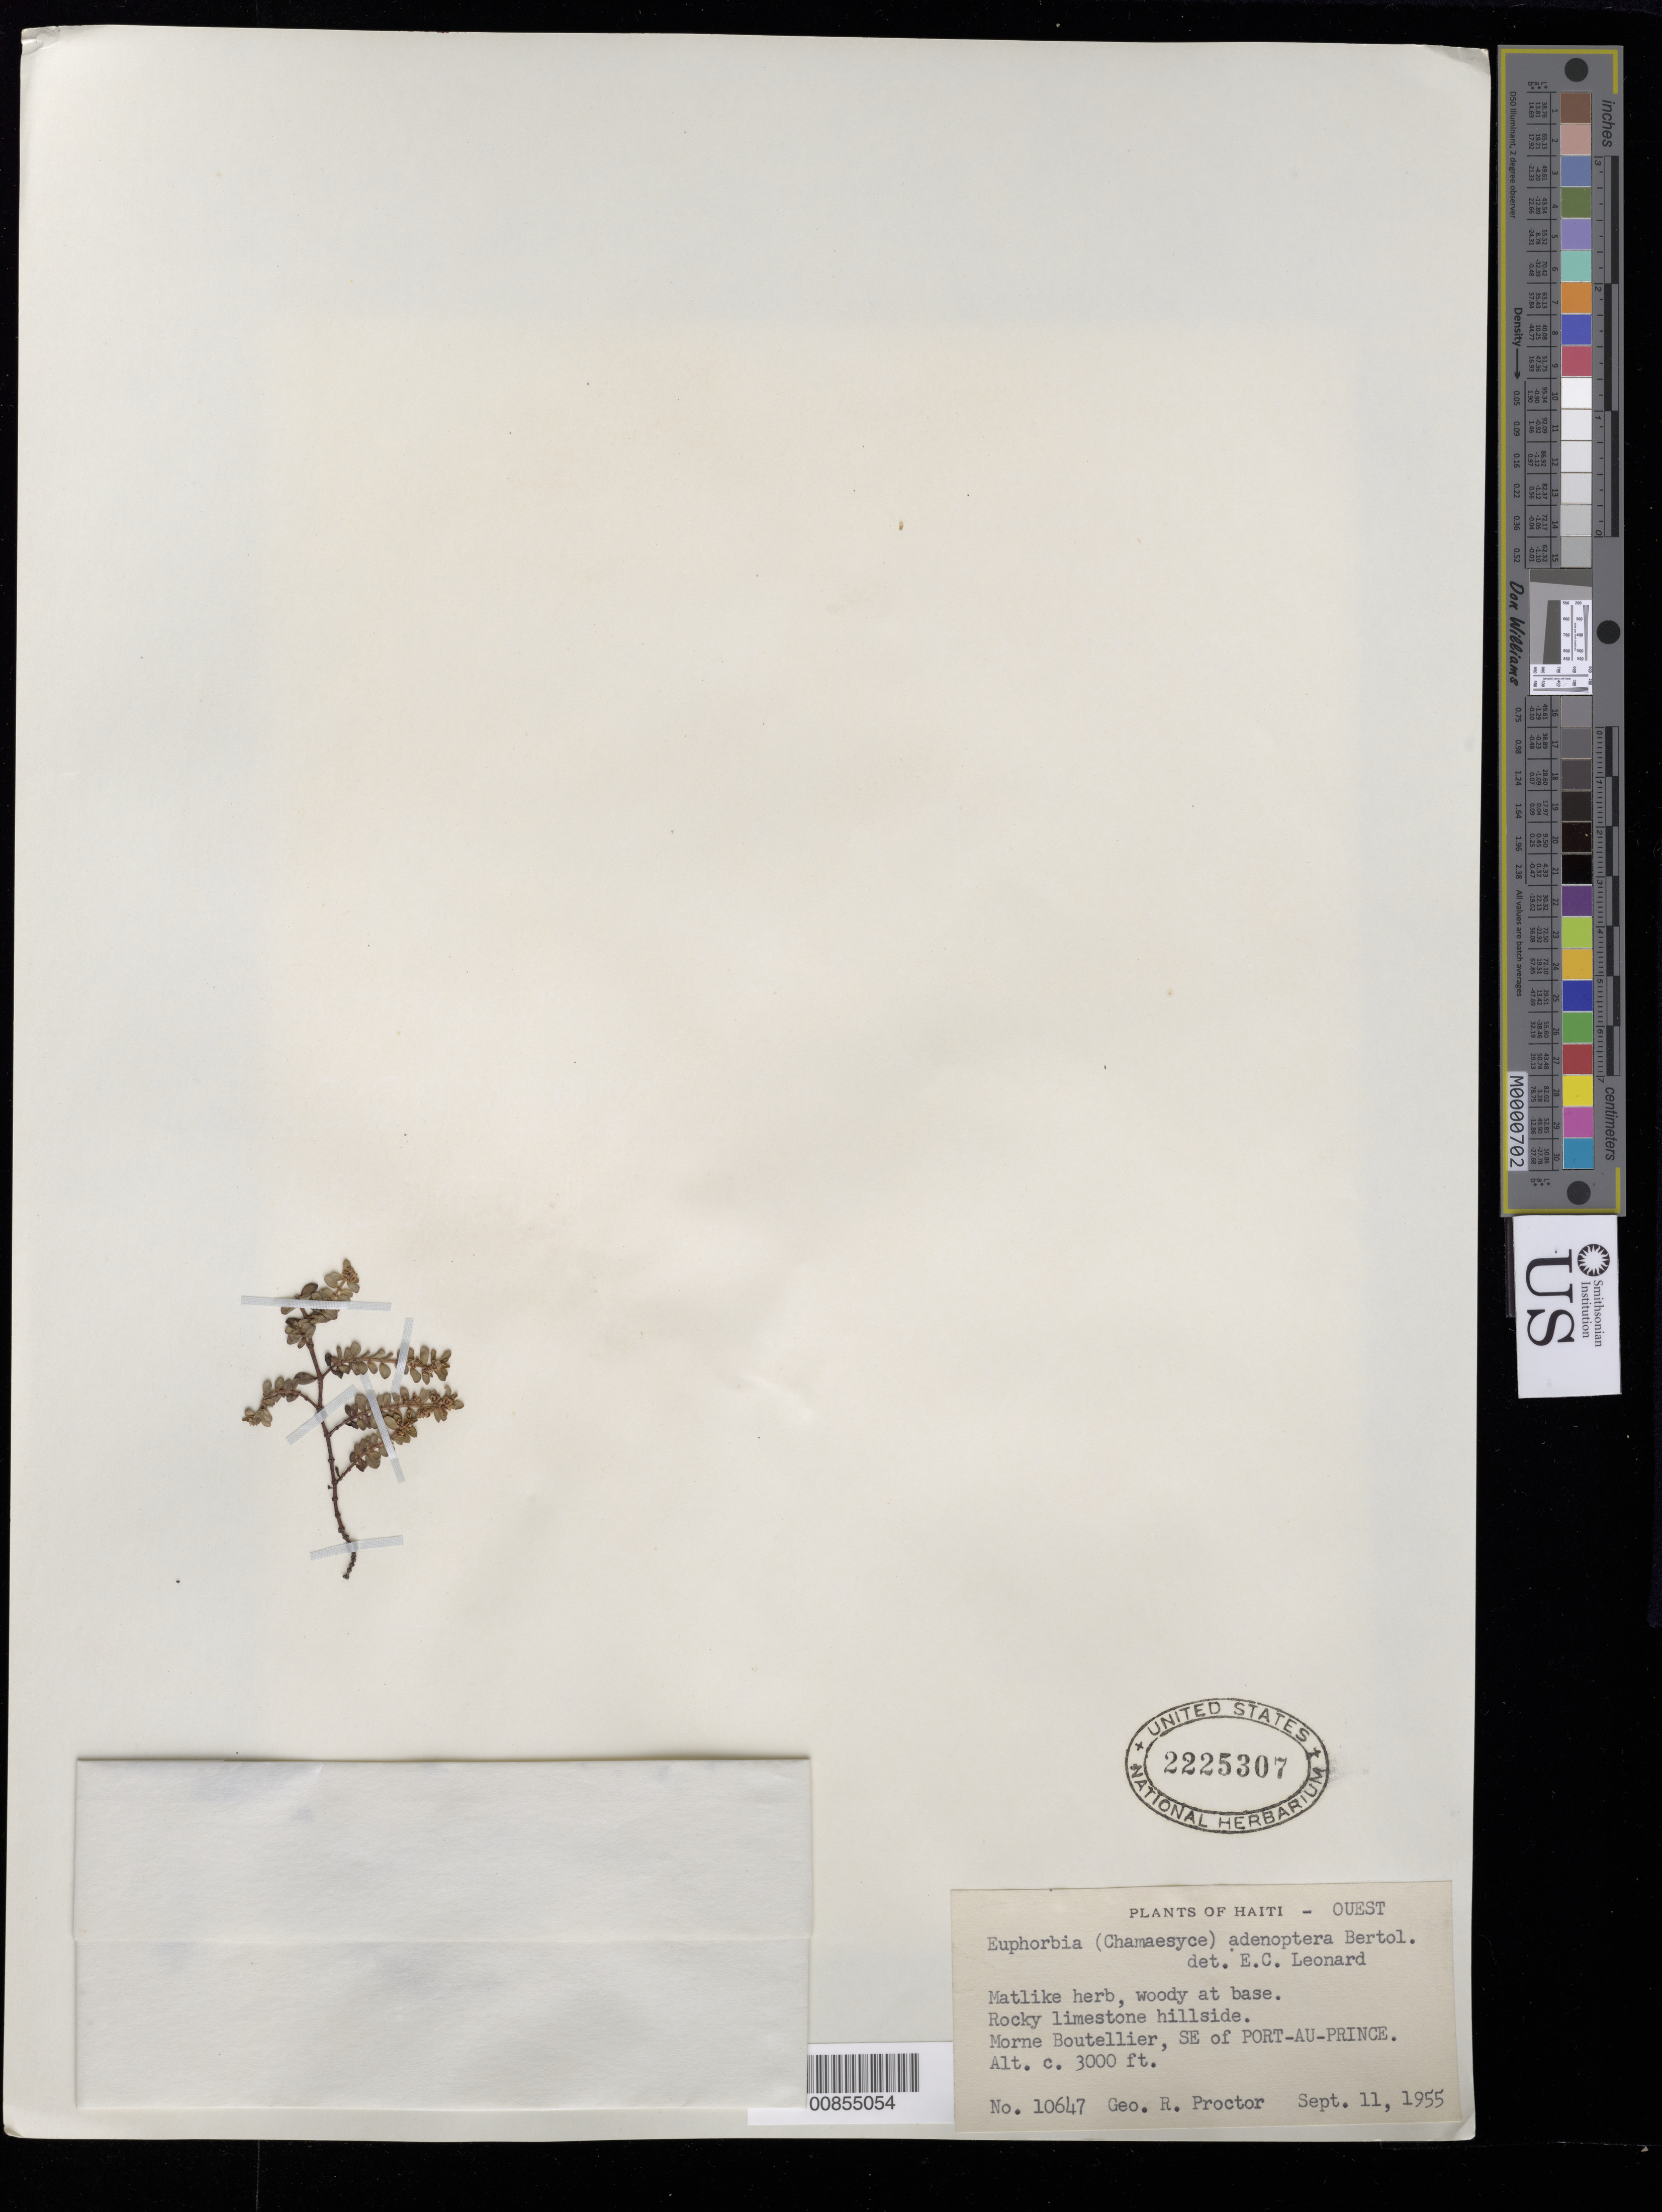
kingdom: Plantae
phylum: Tracheophyta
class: Magnoliopsida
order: Malpighiales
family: Euphorbiaceae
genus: Euphorbia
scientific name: Euphorbia adenoptera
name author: Bertol.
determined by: Leonard, Emery C., (US)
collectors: G. R. Proctor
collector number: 10647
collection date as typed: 11 Sep 1955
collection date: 1955-09-11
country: Haiti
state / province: Ouest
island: Hispaniola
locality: Morne Boutellier, SE of Port-au-Prince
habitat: Rocky limestone hillside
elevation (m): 914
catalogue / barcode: US 2225307